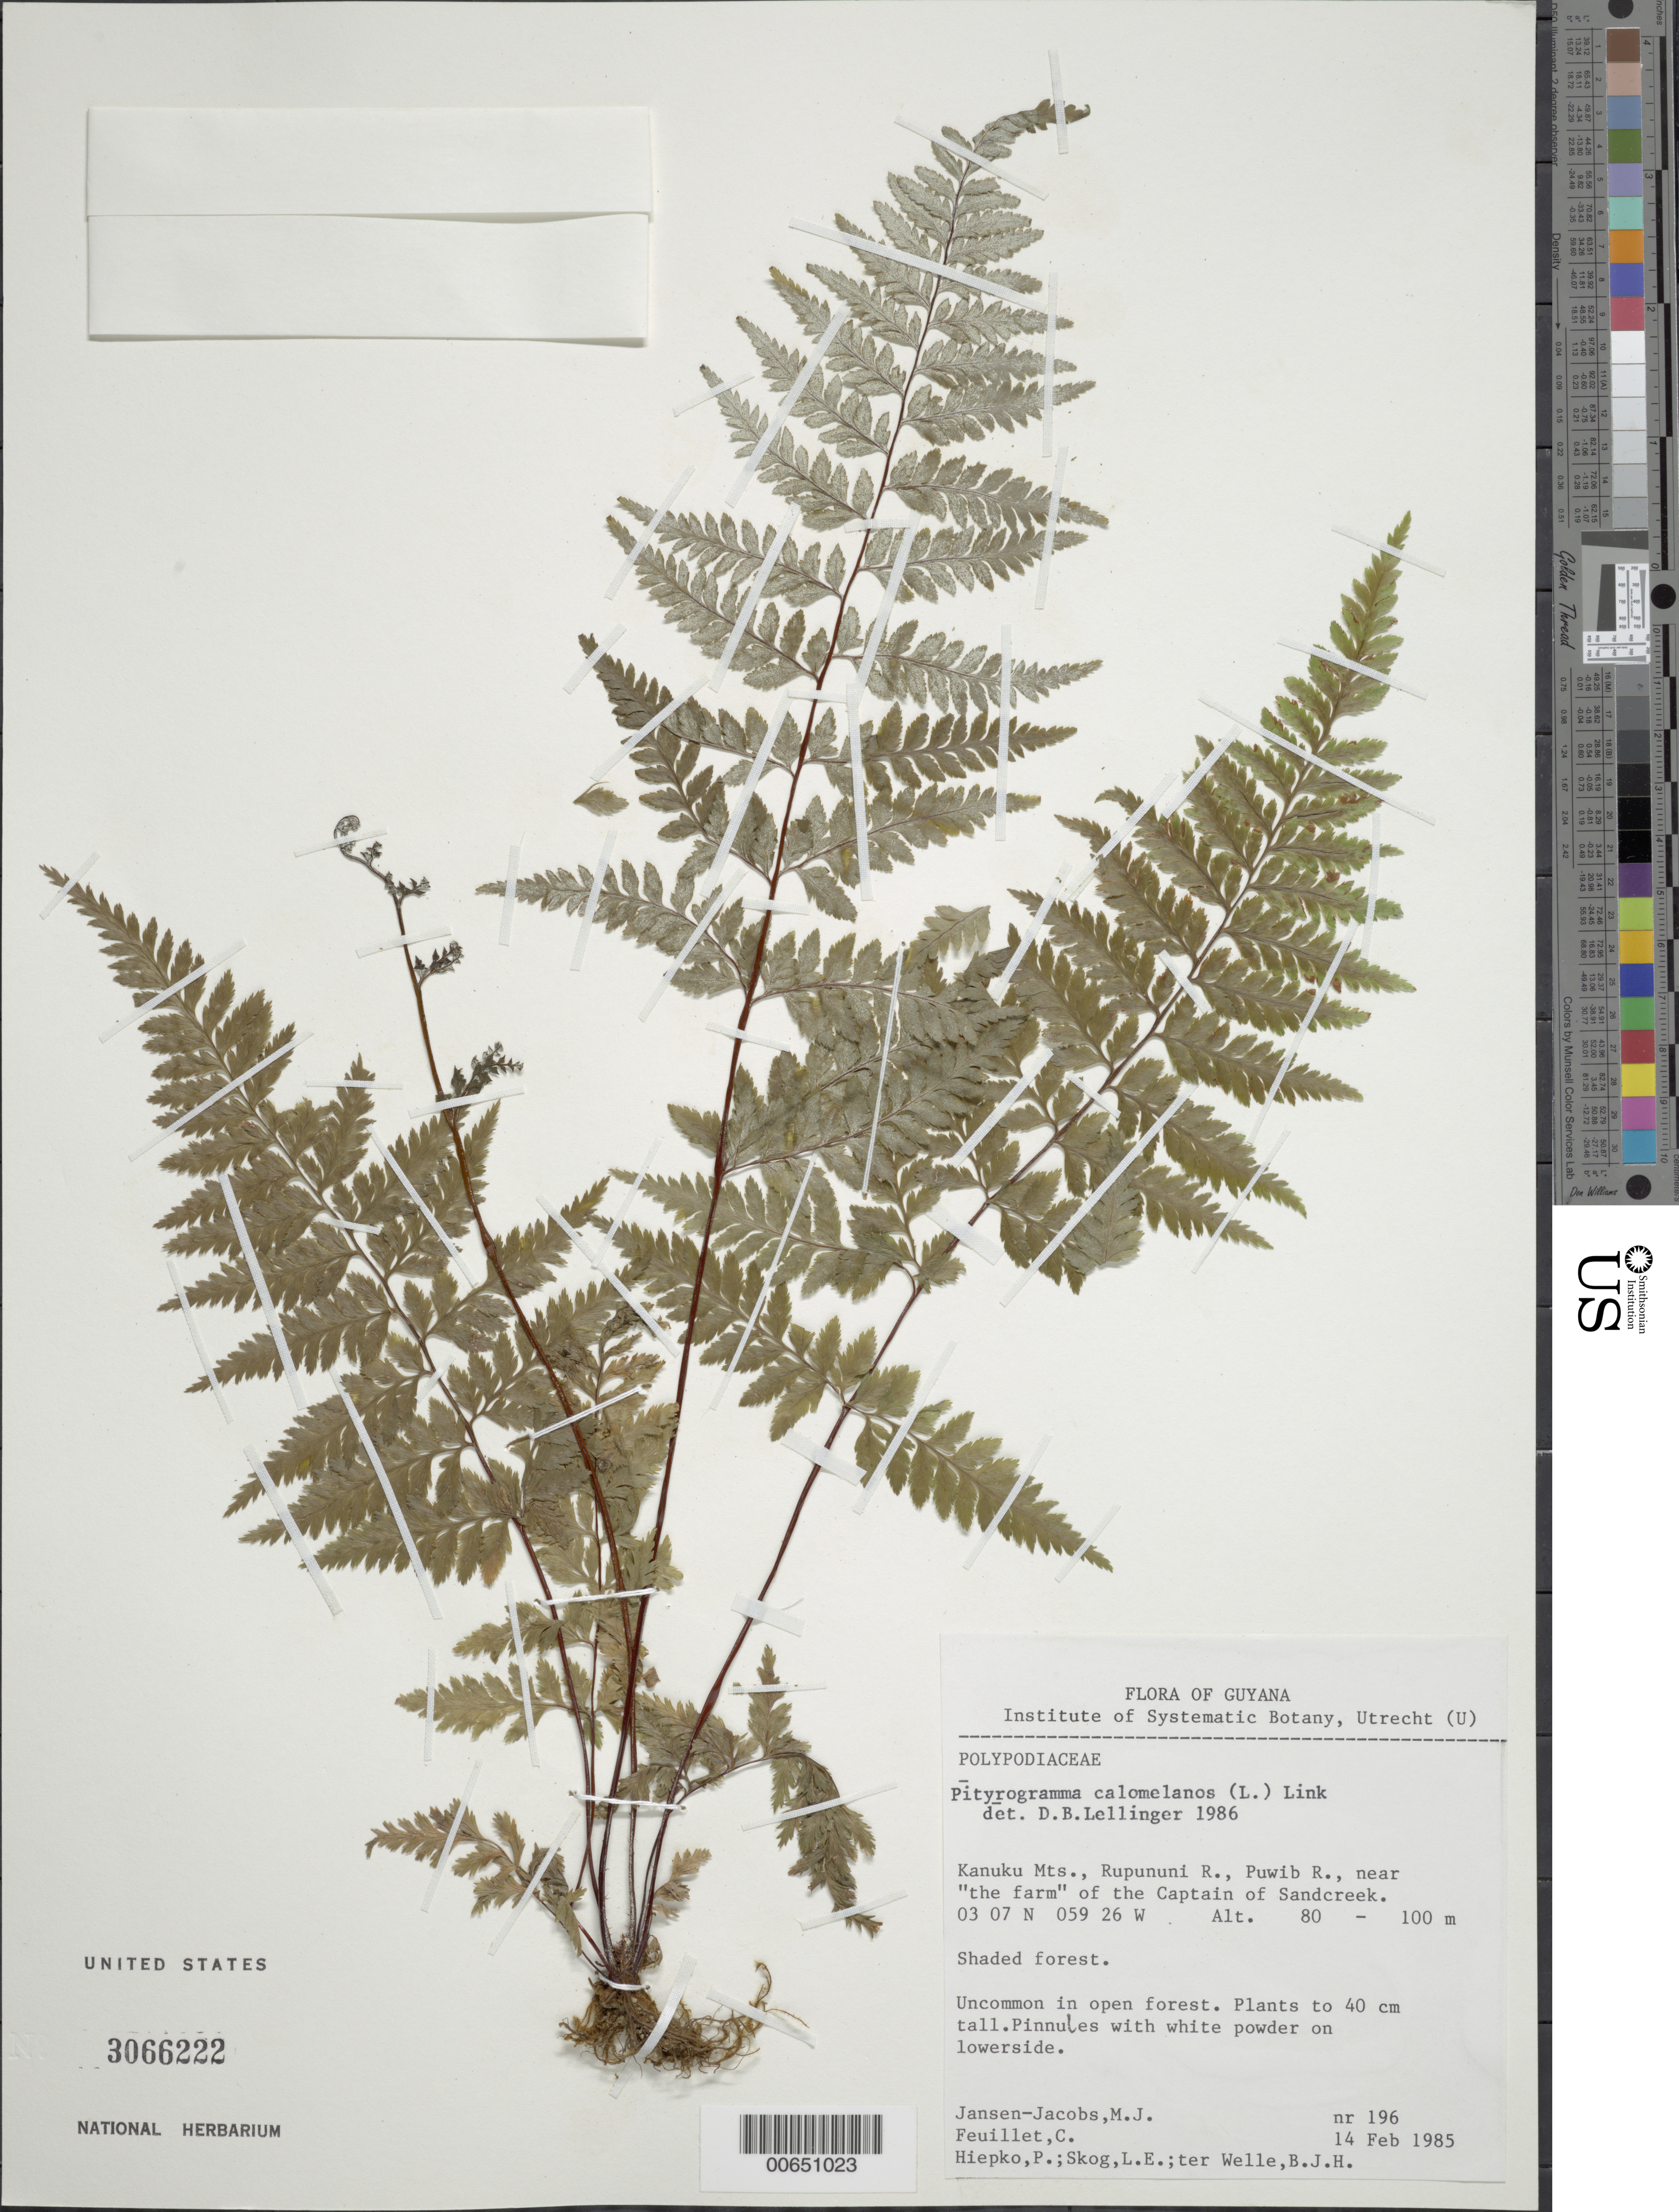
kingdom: Plantae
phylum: Tracheophyta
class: Polypodiopsida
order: Polypodiales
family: Pteridaceae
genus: Pityrogramma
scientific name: Pityrogramma calomelanos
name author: (L.) Link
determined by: Lellinger, David B., (BOT), Smithsonian Institution - National Museum of Natural History (UNITED STATES)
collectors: M. J. Jansen-Jacobs, C. Feuillet, P. H. Hiepko, L. E. Skog & B. Welle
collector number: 196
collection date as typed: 14-Feb-85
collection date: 1985-02-14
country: Guyana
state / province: U. Takutu-U. Essequibo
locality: Kanuku Mts., Rupununi R., Puwib R. near "the farm" of the Captain of Sandcreek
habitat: Shaded forest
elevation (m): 80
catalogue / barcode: US 3066222